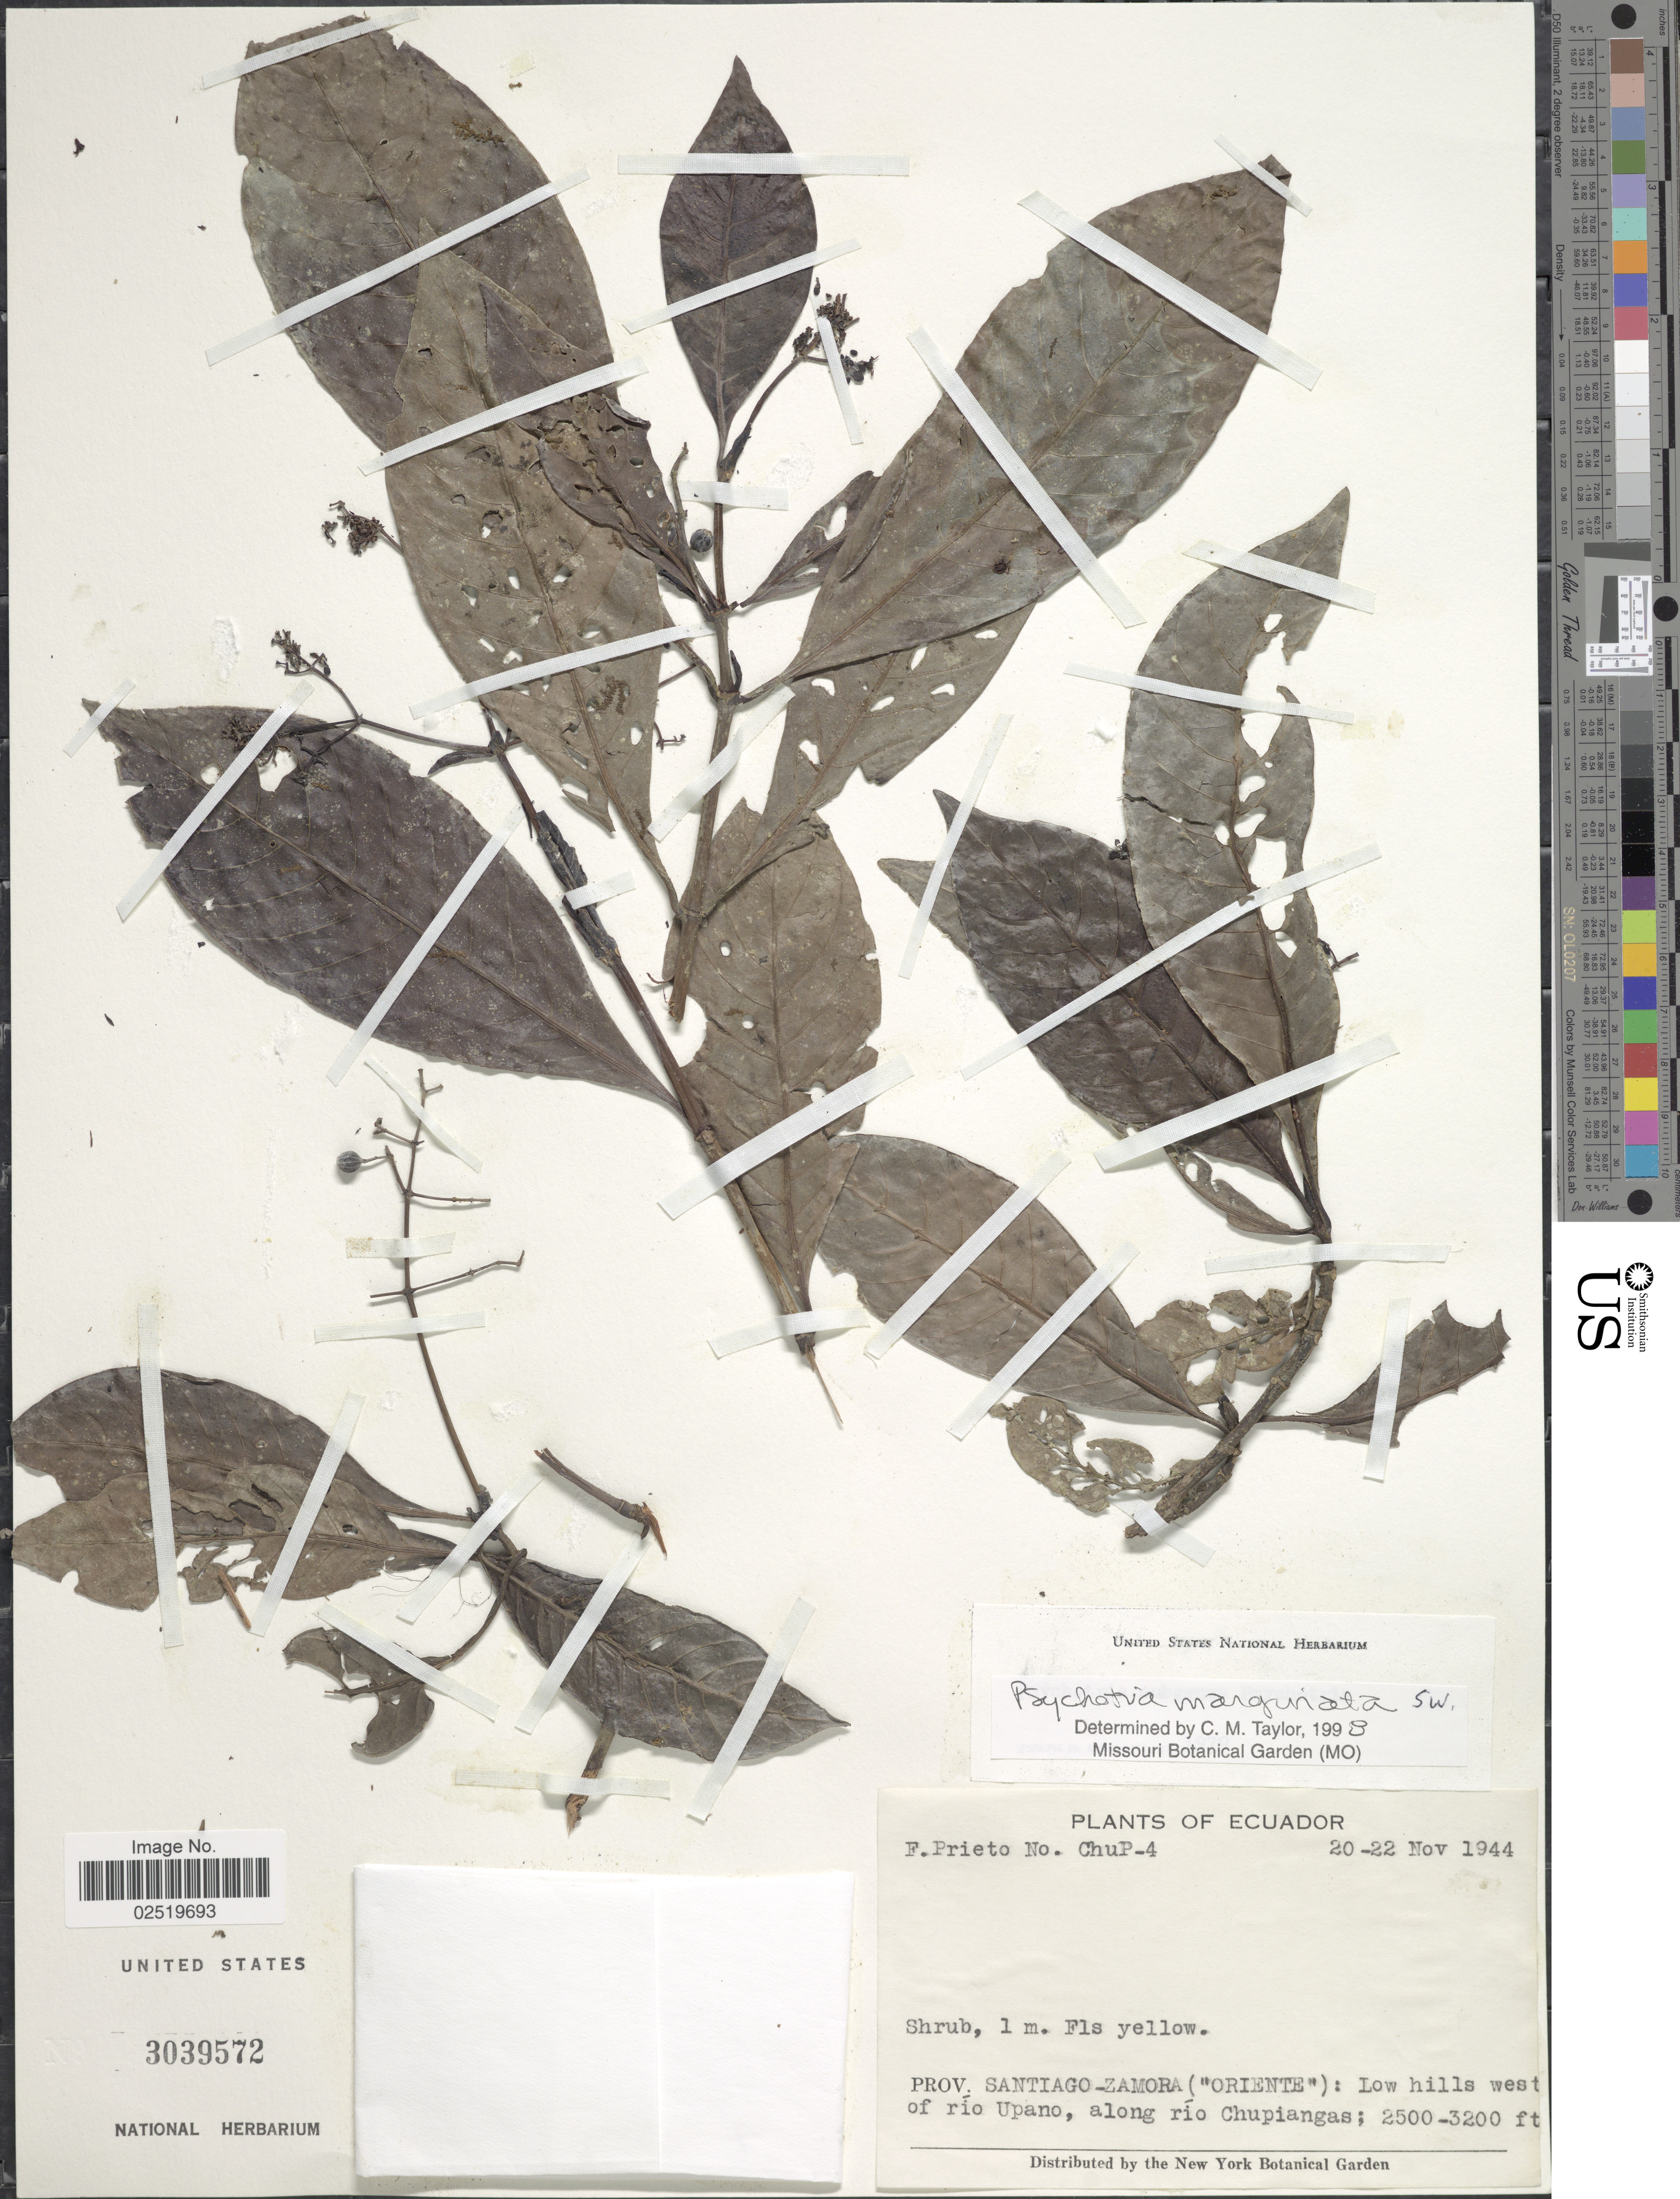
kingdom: Plantae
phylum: Tracheophyta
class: Magnoliopsida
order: Gentianales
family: Rubiaceae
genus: Psychotria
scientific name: Psychotria marginata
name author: Sw.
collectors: F. Prieto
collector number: ChuP-4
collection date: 1944-11-20/1944-11-22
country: Ecuador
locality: Prov. Santiago-Zamora ("Oriente"): Low hills west of rio Upano, along rio Chupiangas.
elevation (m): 762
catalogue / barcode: US 3039572